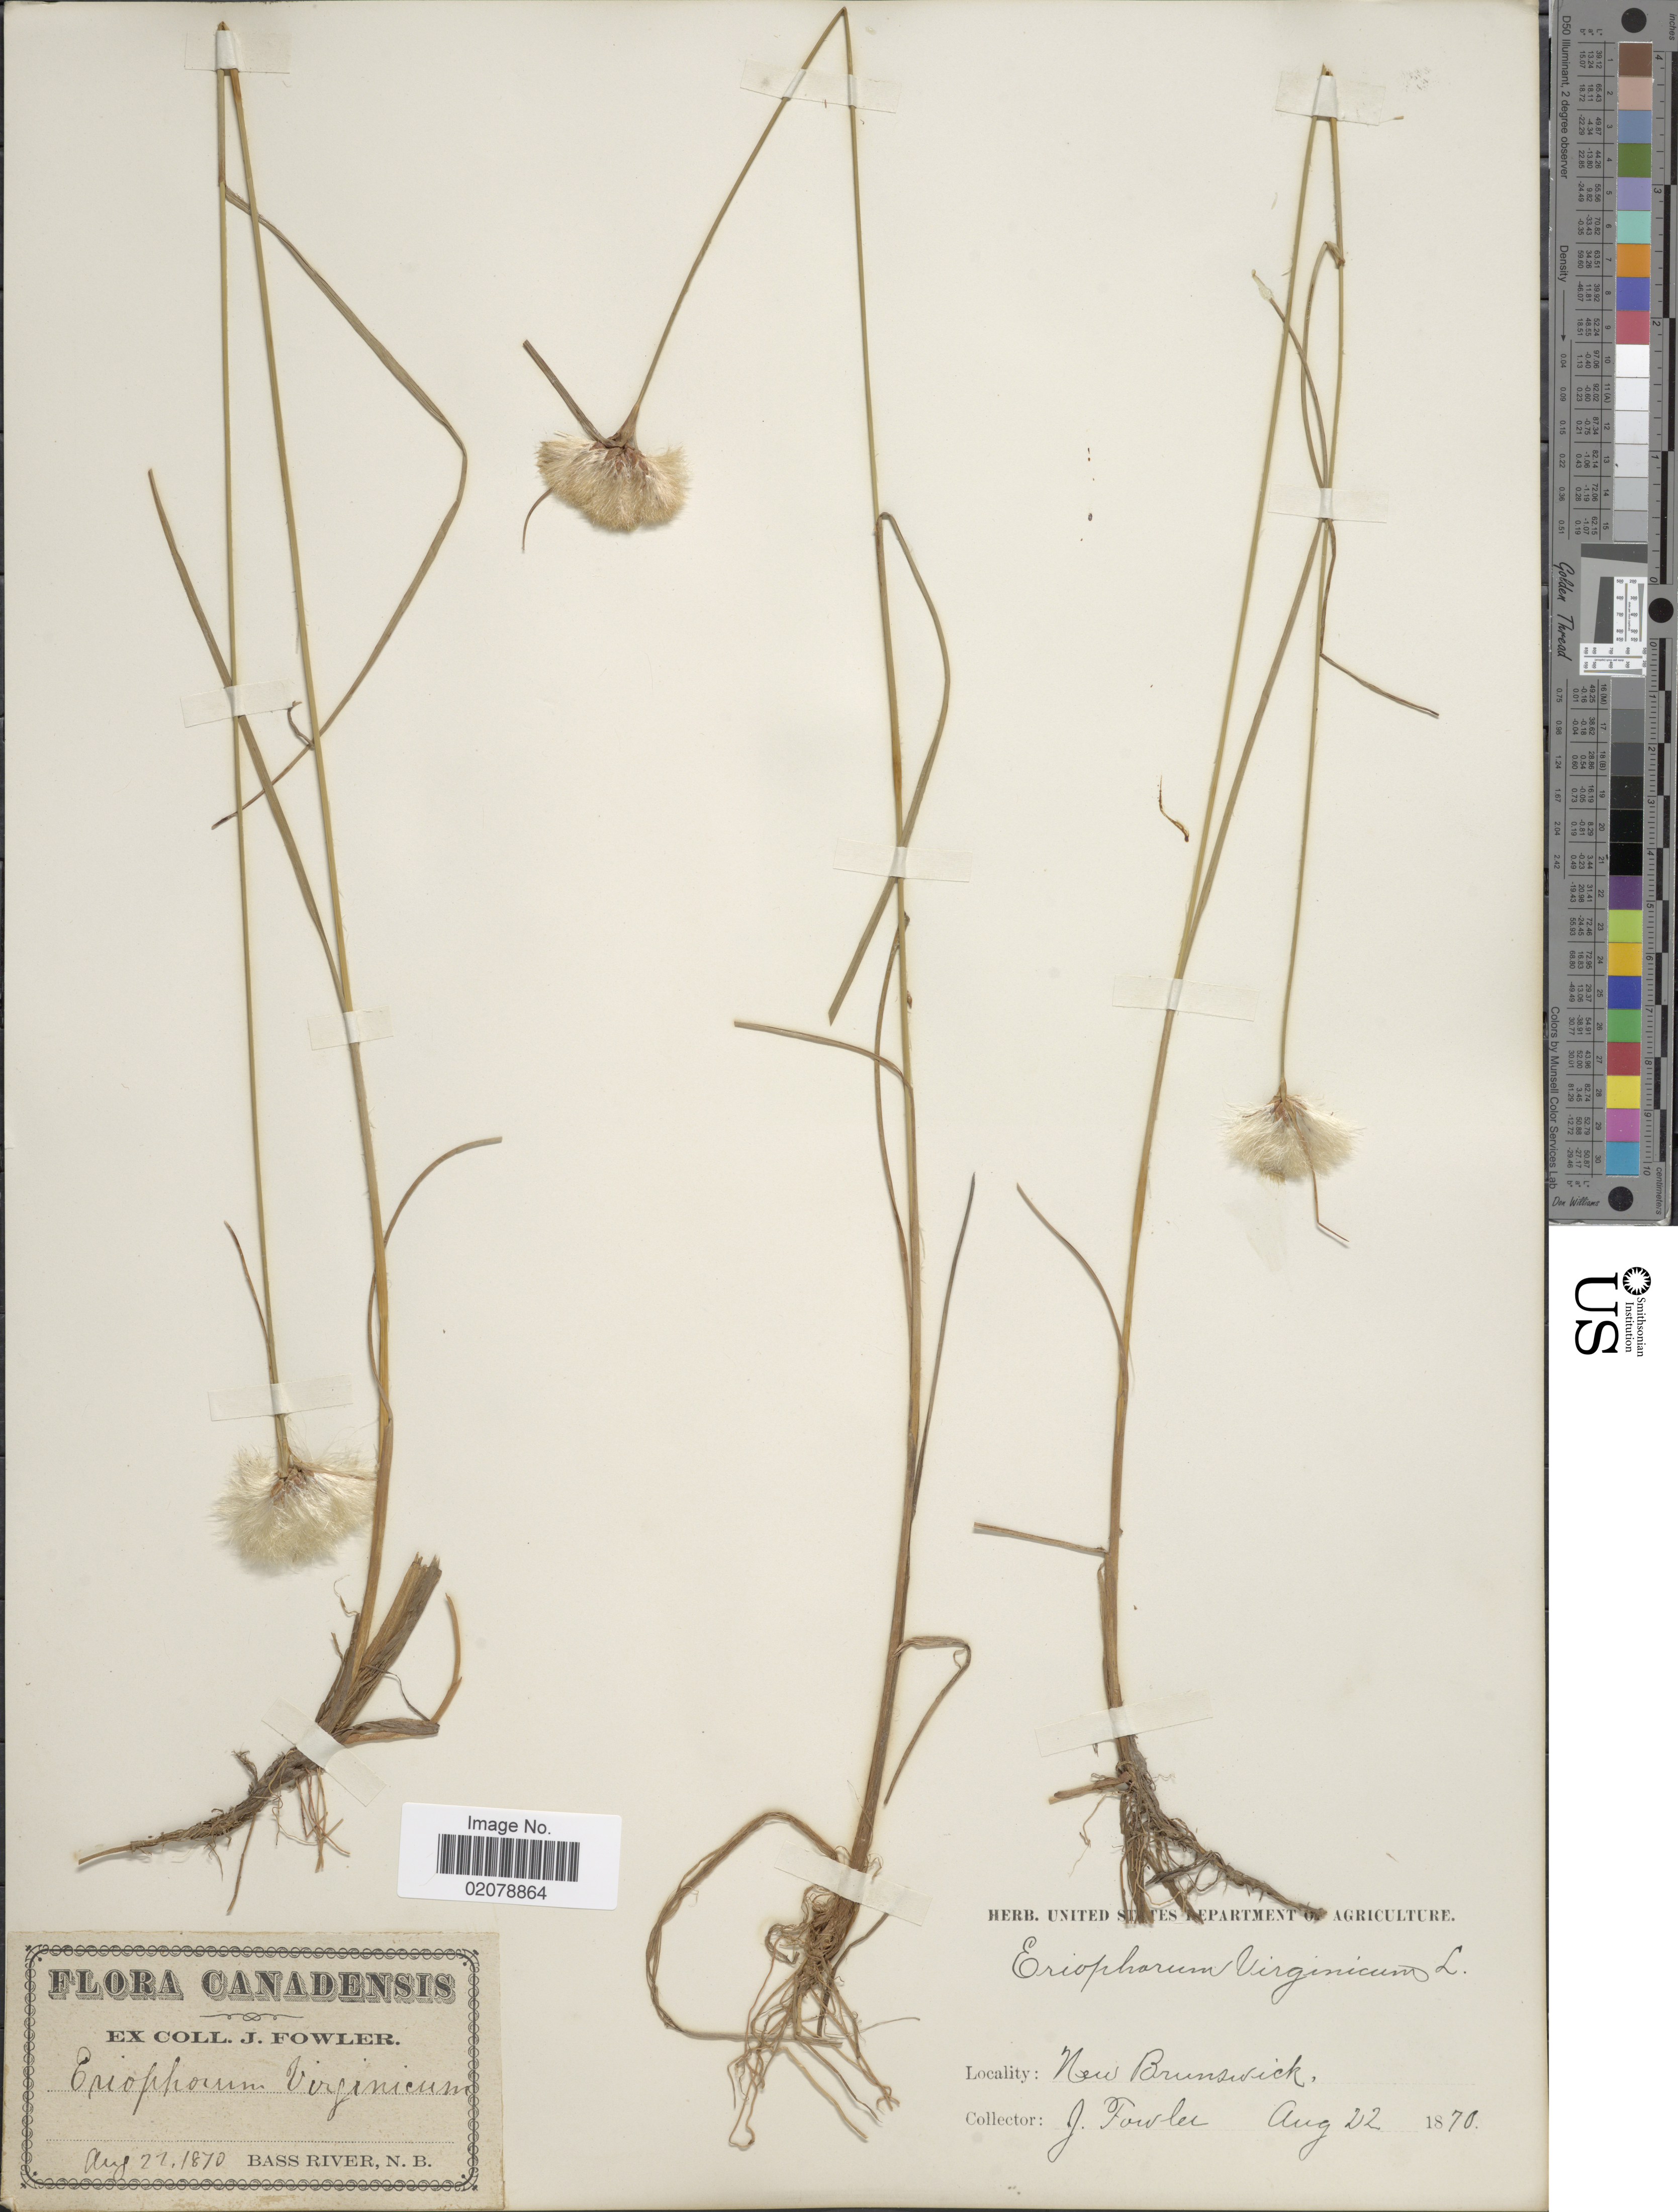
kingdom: Plantae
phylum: Tracheophyta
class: Liliopsida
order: Poales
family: Cyperaceae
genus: Eriophorum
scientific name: Eriophorum virginicum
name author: L.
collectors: J. P. Fowler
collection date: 1870-08-22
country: Canada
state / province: New Brunswick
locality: Bass River